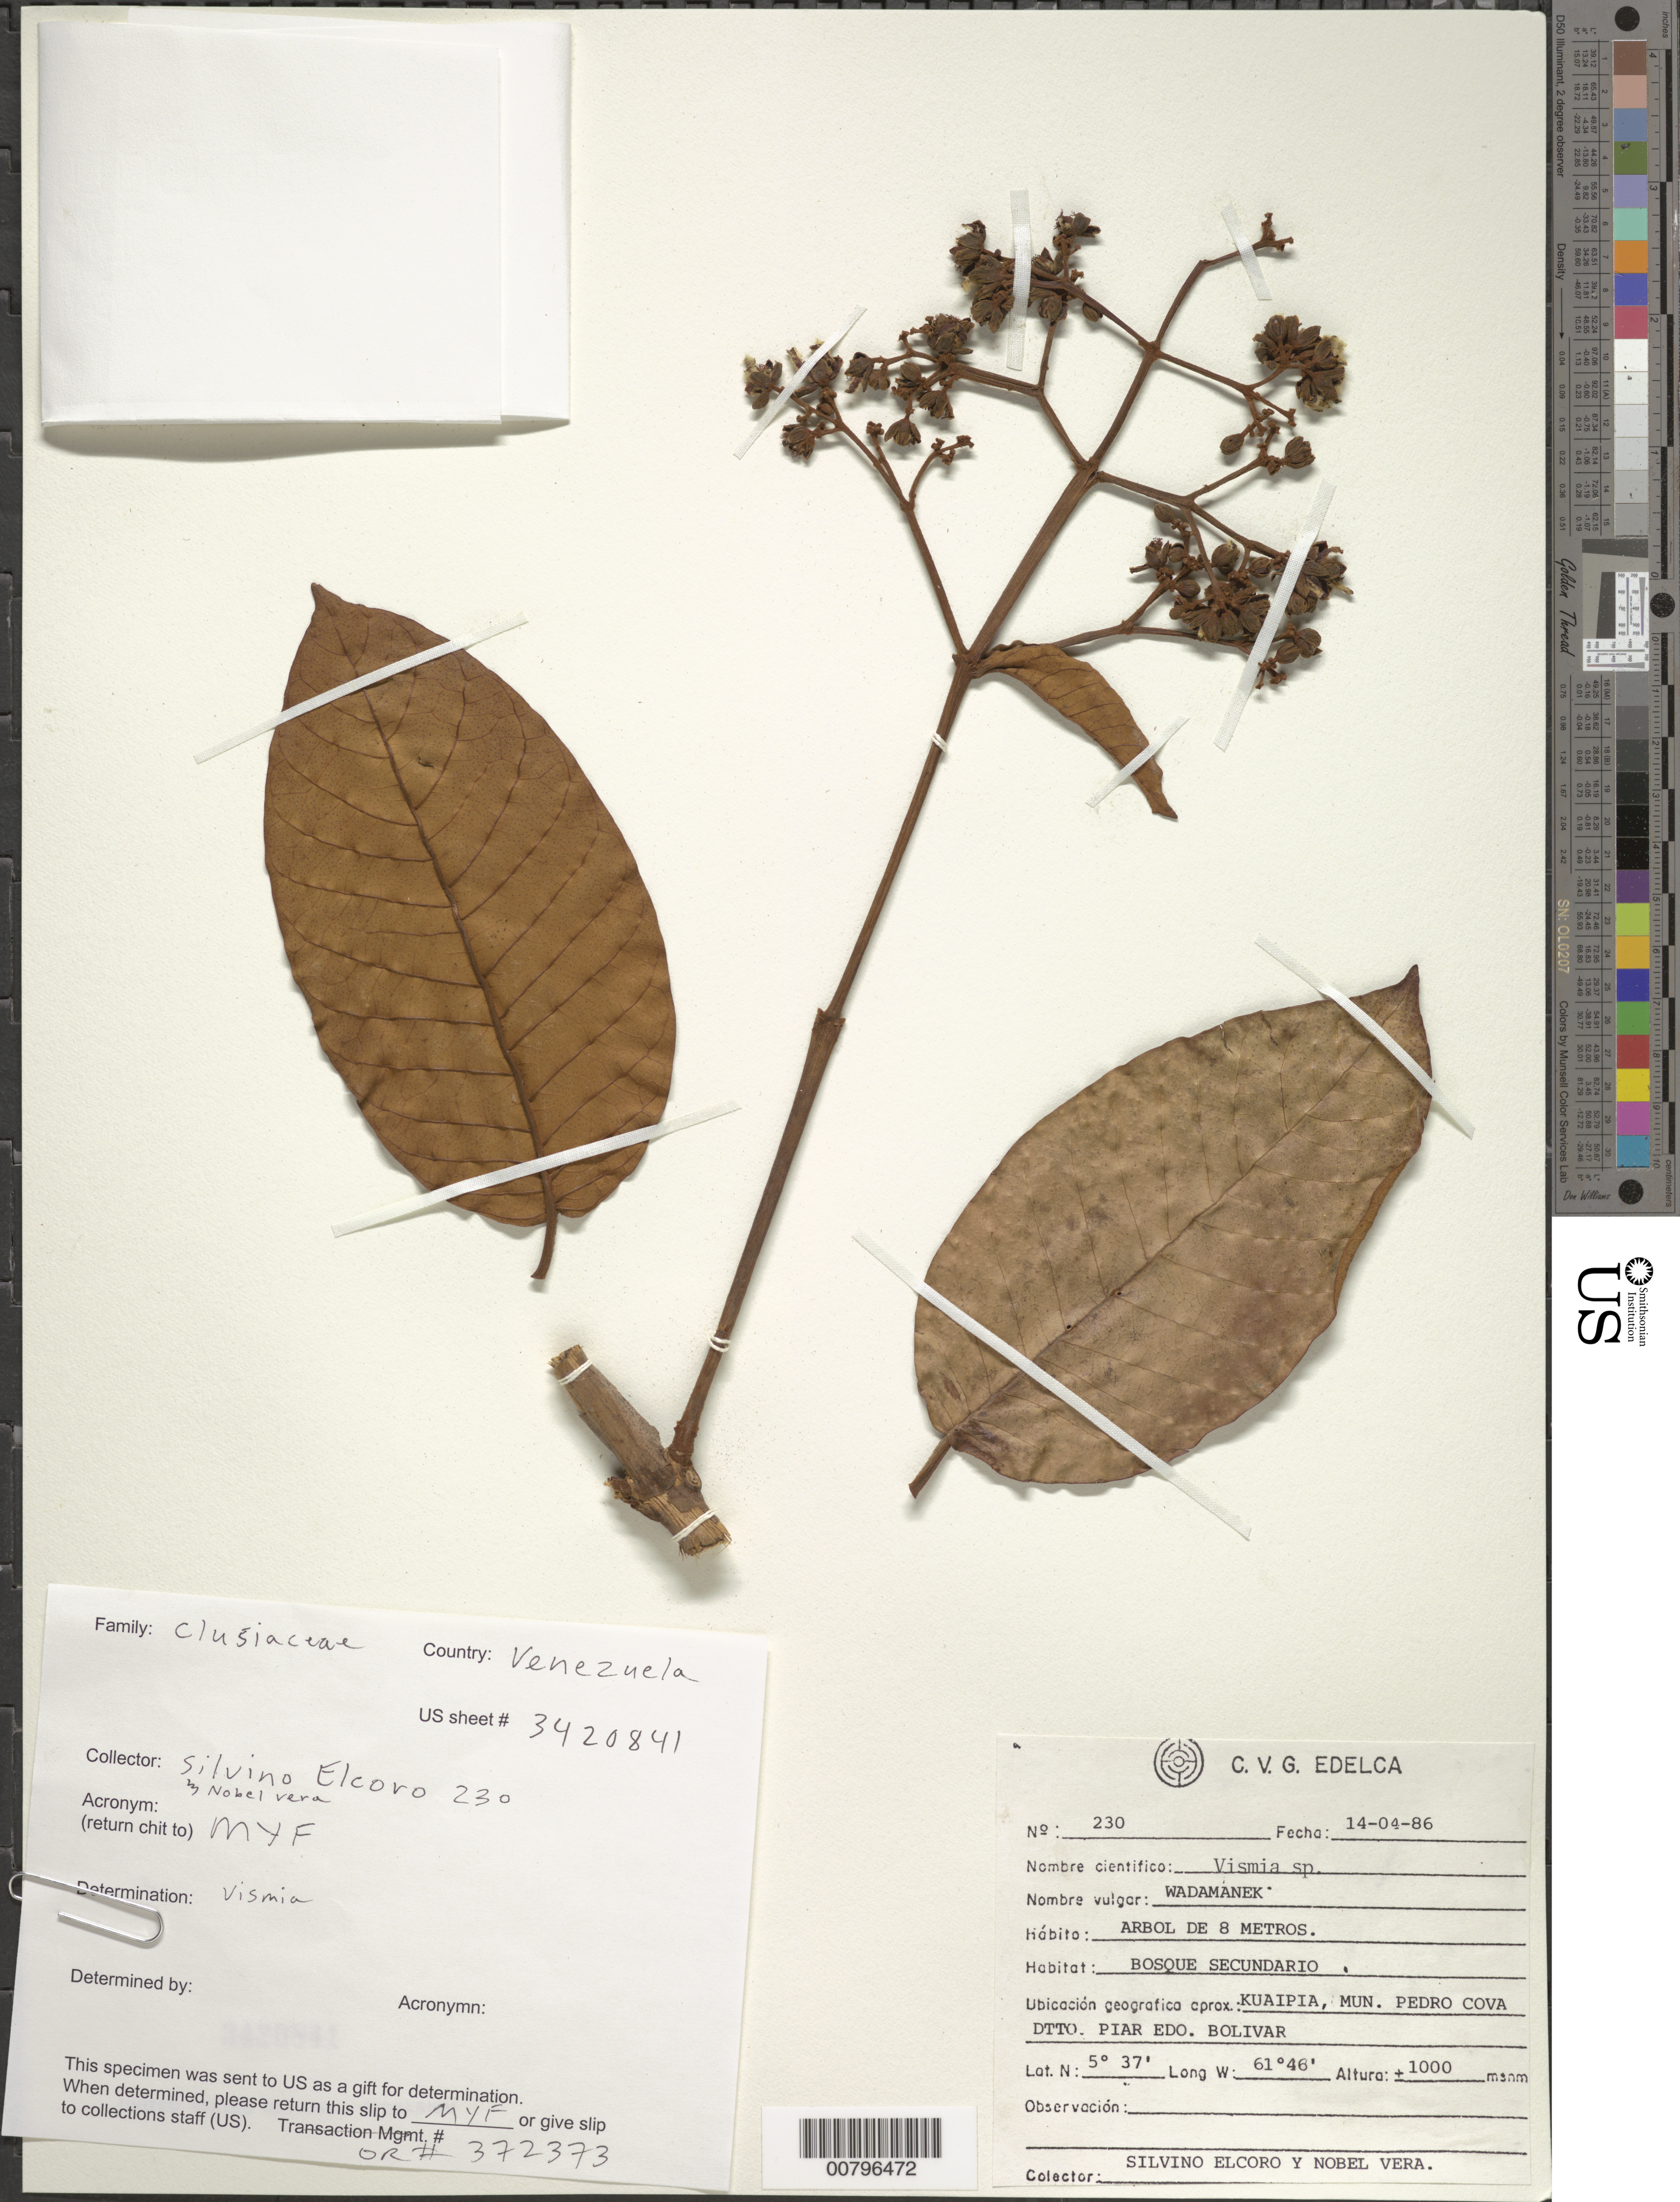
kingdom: Plantae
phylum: Tracheophyta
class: Magnoliopsida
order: Malpighiales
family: Hypericaceae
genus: Vismia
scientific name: Vismia sp.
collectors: S. Elcoro & N. Vera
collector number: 230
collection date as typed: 14-Apr-86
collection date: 1986-04-14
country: Venezuela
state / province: Bolívar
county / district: Piar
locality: Mun. Pedro Cova, Kuaipia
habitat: Bosque secundario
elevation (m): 1000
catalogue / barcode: US 3420841